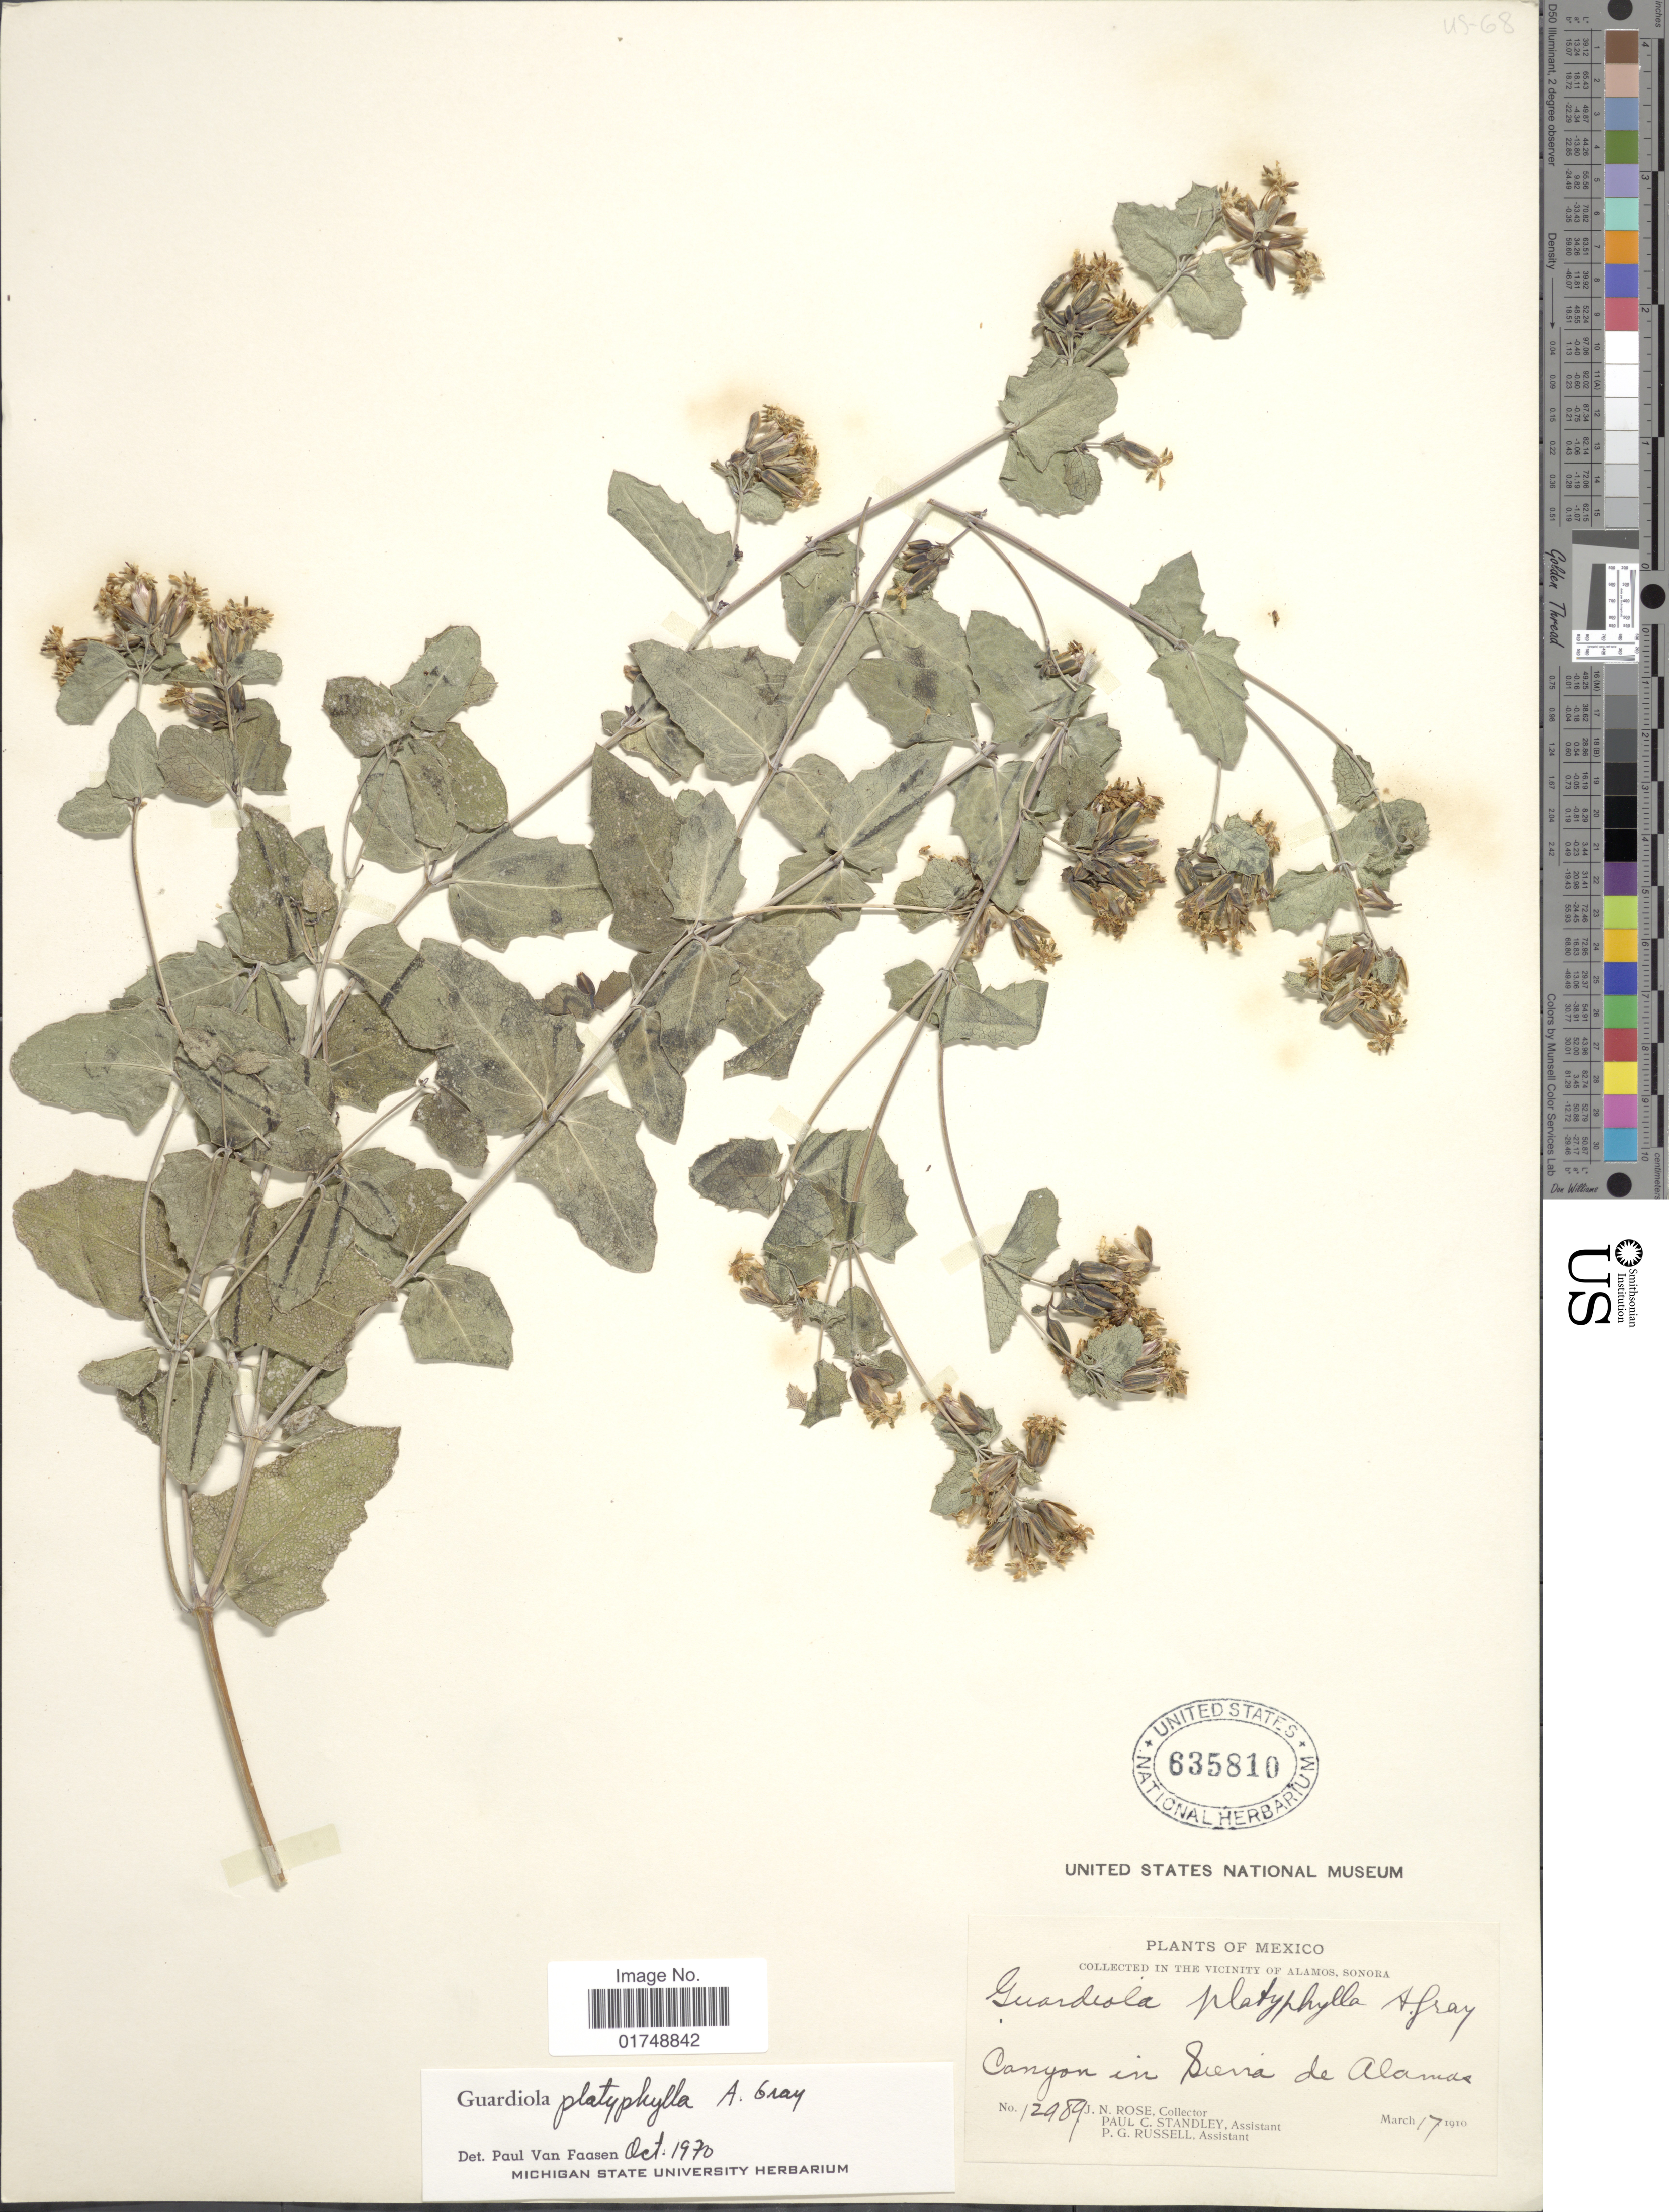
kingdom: Plantae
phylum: Tracheophyta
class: Magnoliopsida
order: Asterales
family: Asteraceae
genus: Guardiola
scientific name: Guardiola platyphylla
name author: A. Gray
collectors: J. N. Rose, P. C. Standley & P. G. Russell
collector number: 12989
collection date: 1910-03-17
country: Mexico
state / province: Sonora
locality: The Vicinity of Alamos. Canyon in Sierra de Alamas.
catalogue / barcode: US 635810